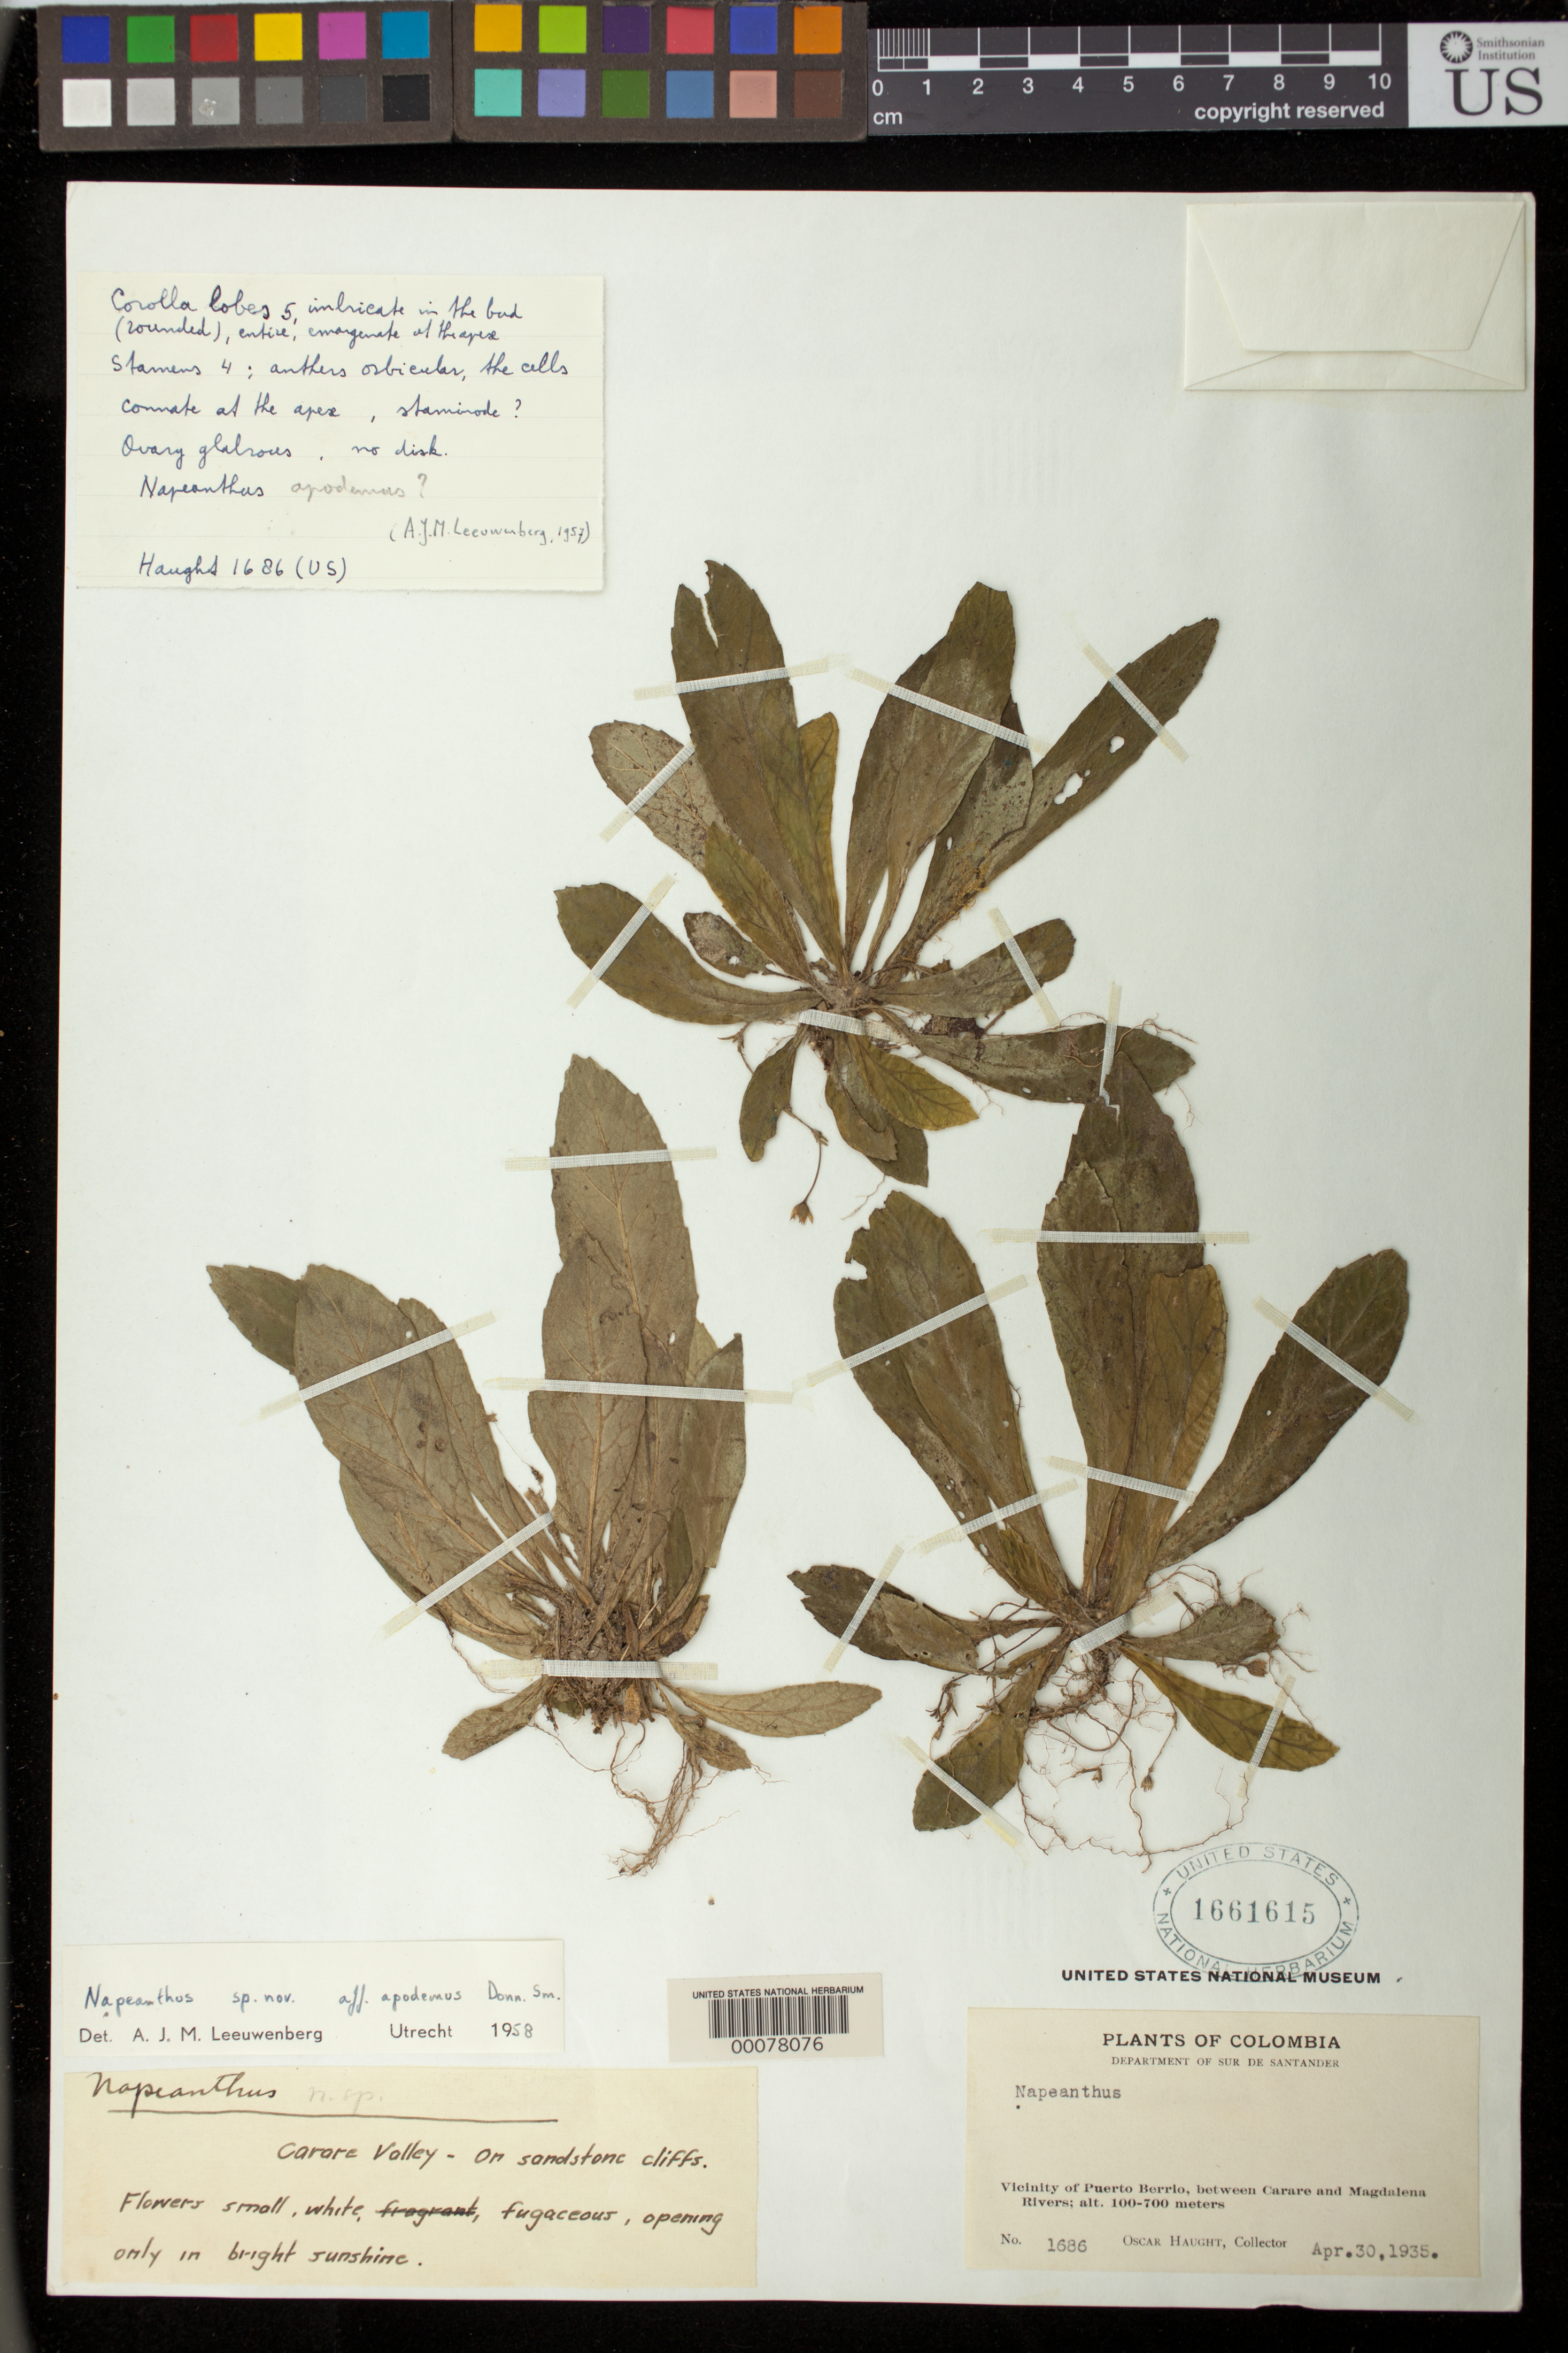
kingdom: Plantae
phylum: Tracheophyta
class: Magnoliopsida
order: Lamiales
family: Gesneriaceae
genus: Napeanthus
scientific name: Napeanthus apodemus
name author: Donn. Sm.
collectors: O. L. Haught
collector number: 1686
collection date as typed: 30 Apr 1935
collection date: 1935-04-30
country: Colombia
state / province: Santander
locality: Vicinity of Puerto Berrio, between Carare and Magdalena Rivers, Carare valley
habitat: on sandstone cliffs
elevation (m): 100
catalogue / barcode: US 1661615